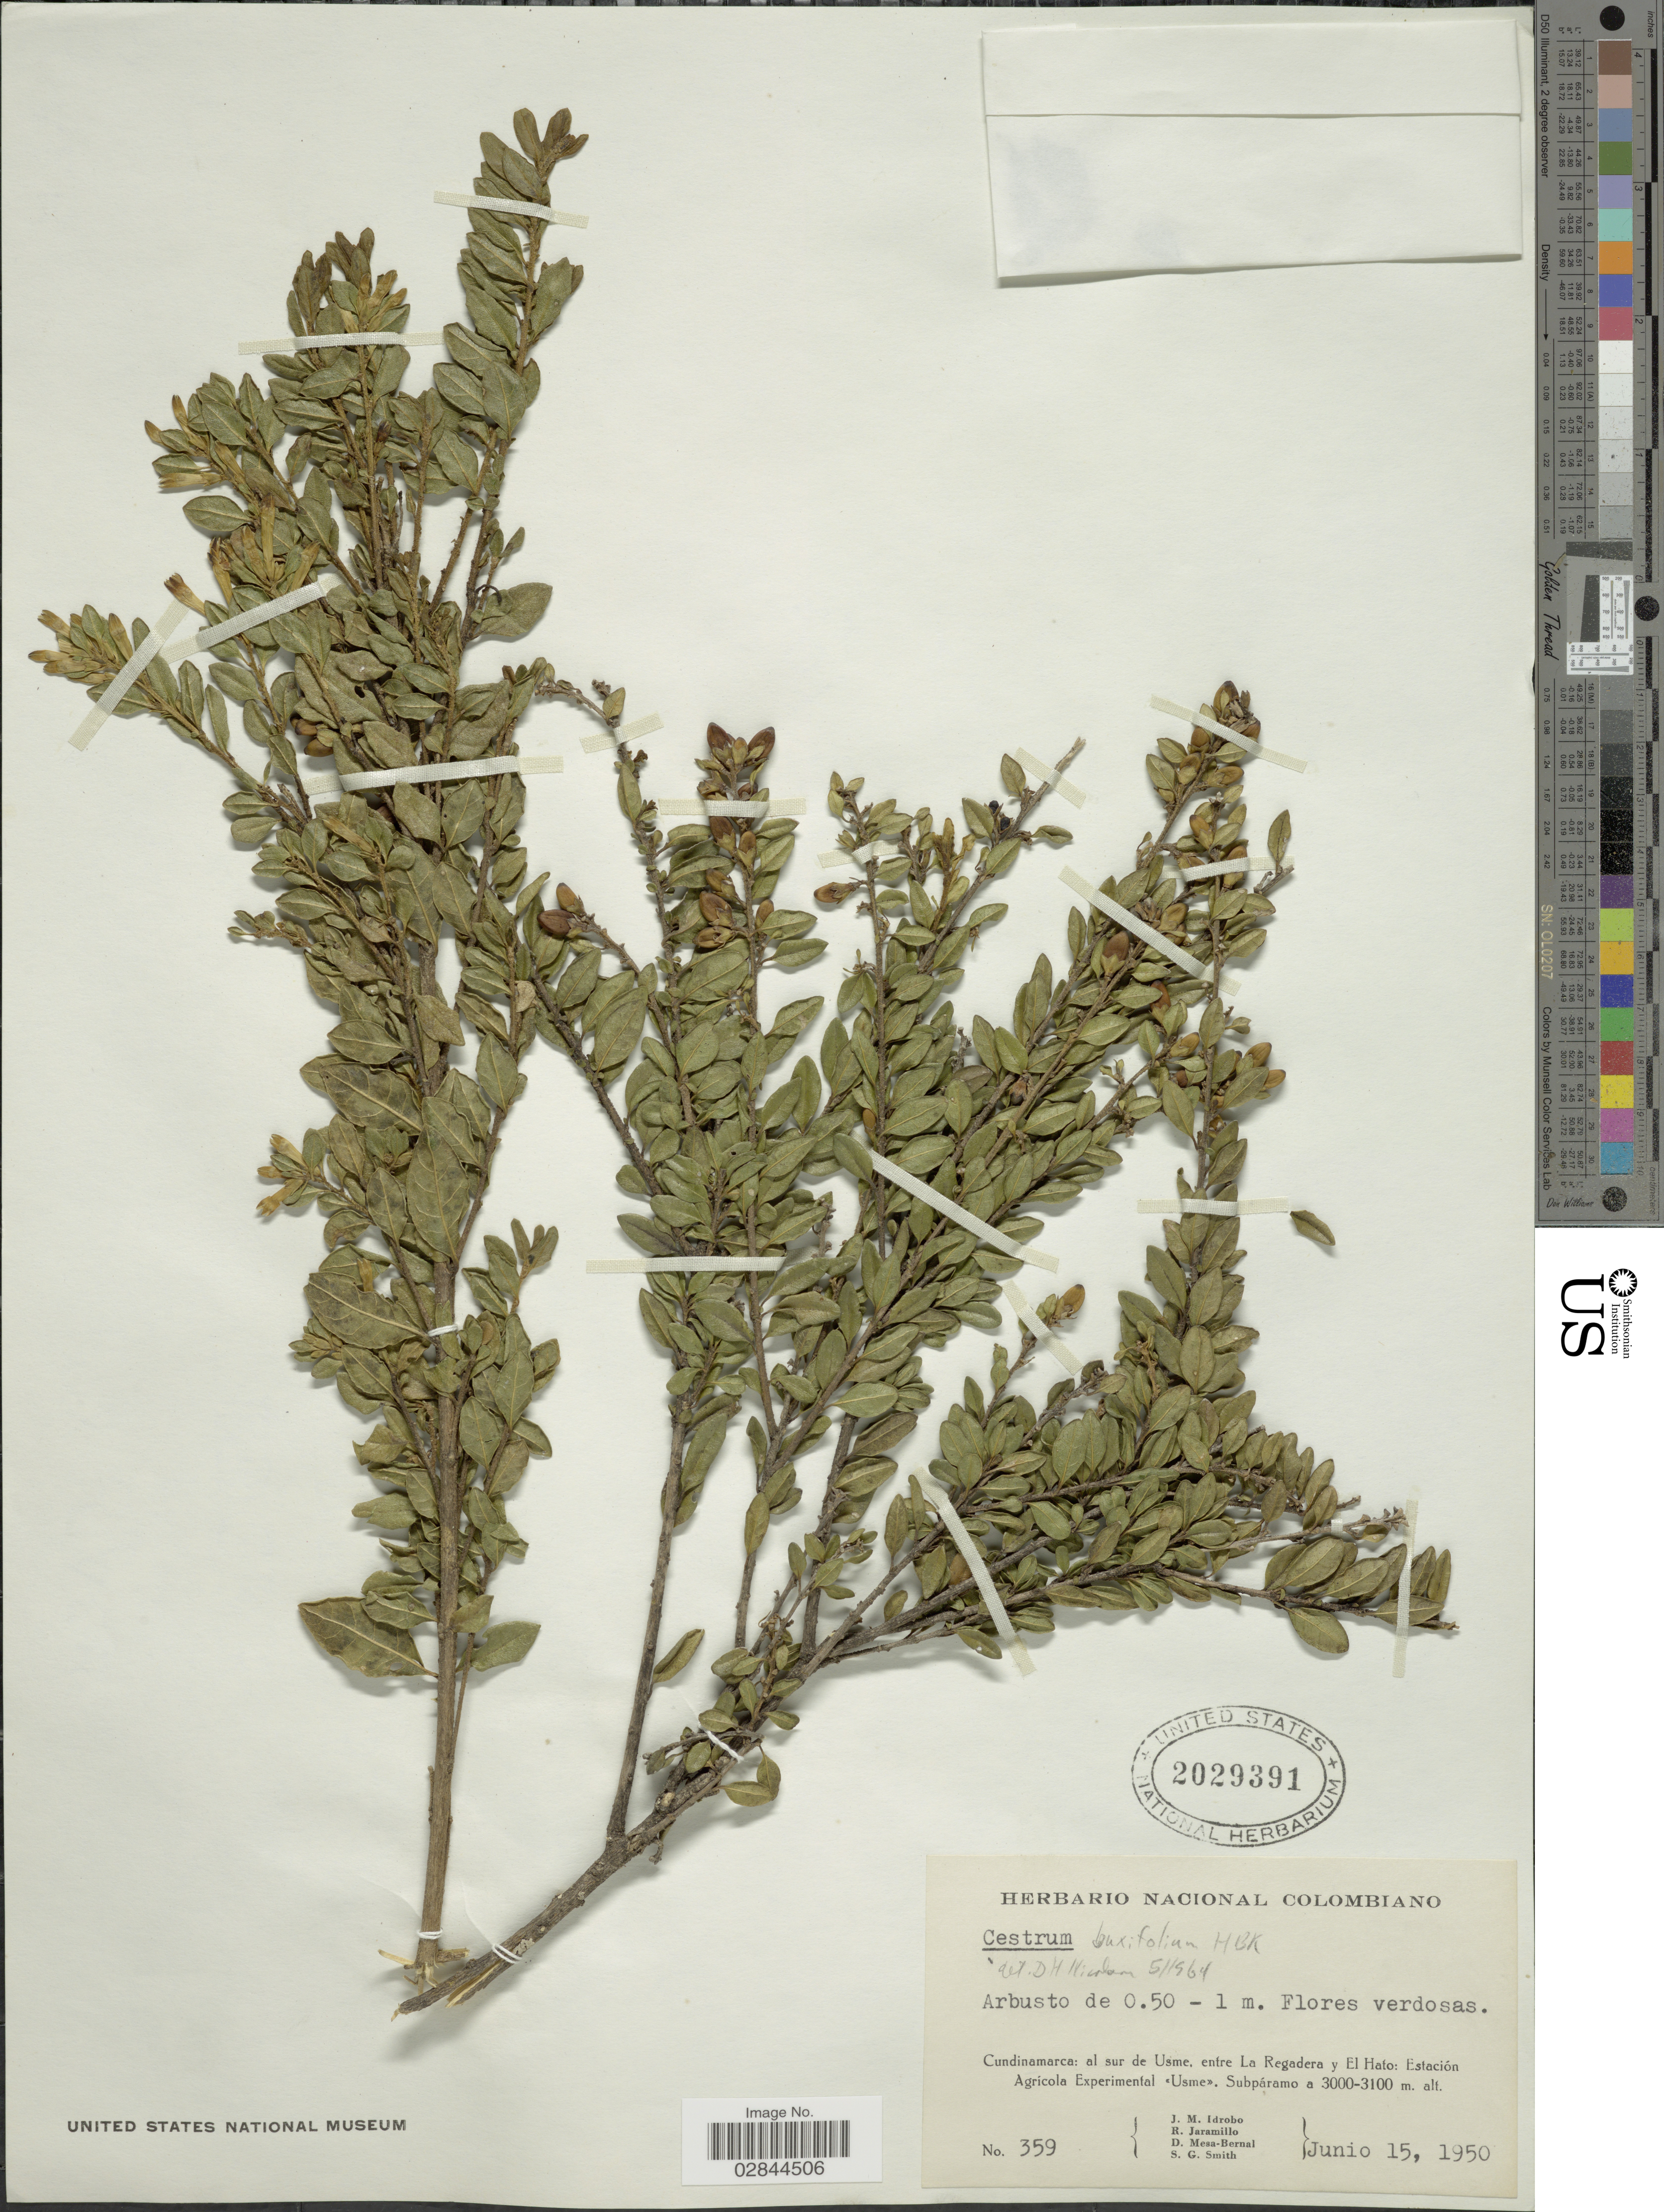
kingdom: Plantae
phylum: Tracheophyta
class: Magnoliopsida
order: Solanales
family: Solanaceae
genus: Cestrum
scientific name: Cestrum buxifolium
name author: Kunth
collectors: J. M. Idrobo, R. Jaramillo M., D. Mesa Bernal & S. G. Smith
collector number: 359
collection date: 1950-06-15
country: Colombia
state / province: Cundinamarca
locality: Al sur de Usme, entre La Regadera y El Hato: Estación Agrícola Experimental <<Usme>>. Subpáramo.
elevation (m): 3000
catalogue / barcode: US 2029391